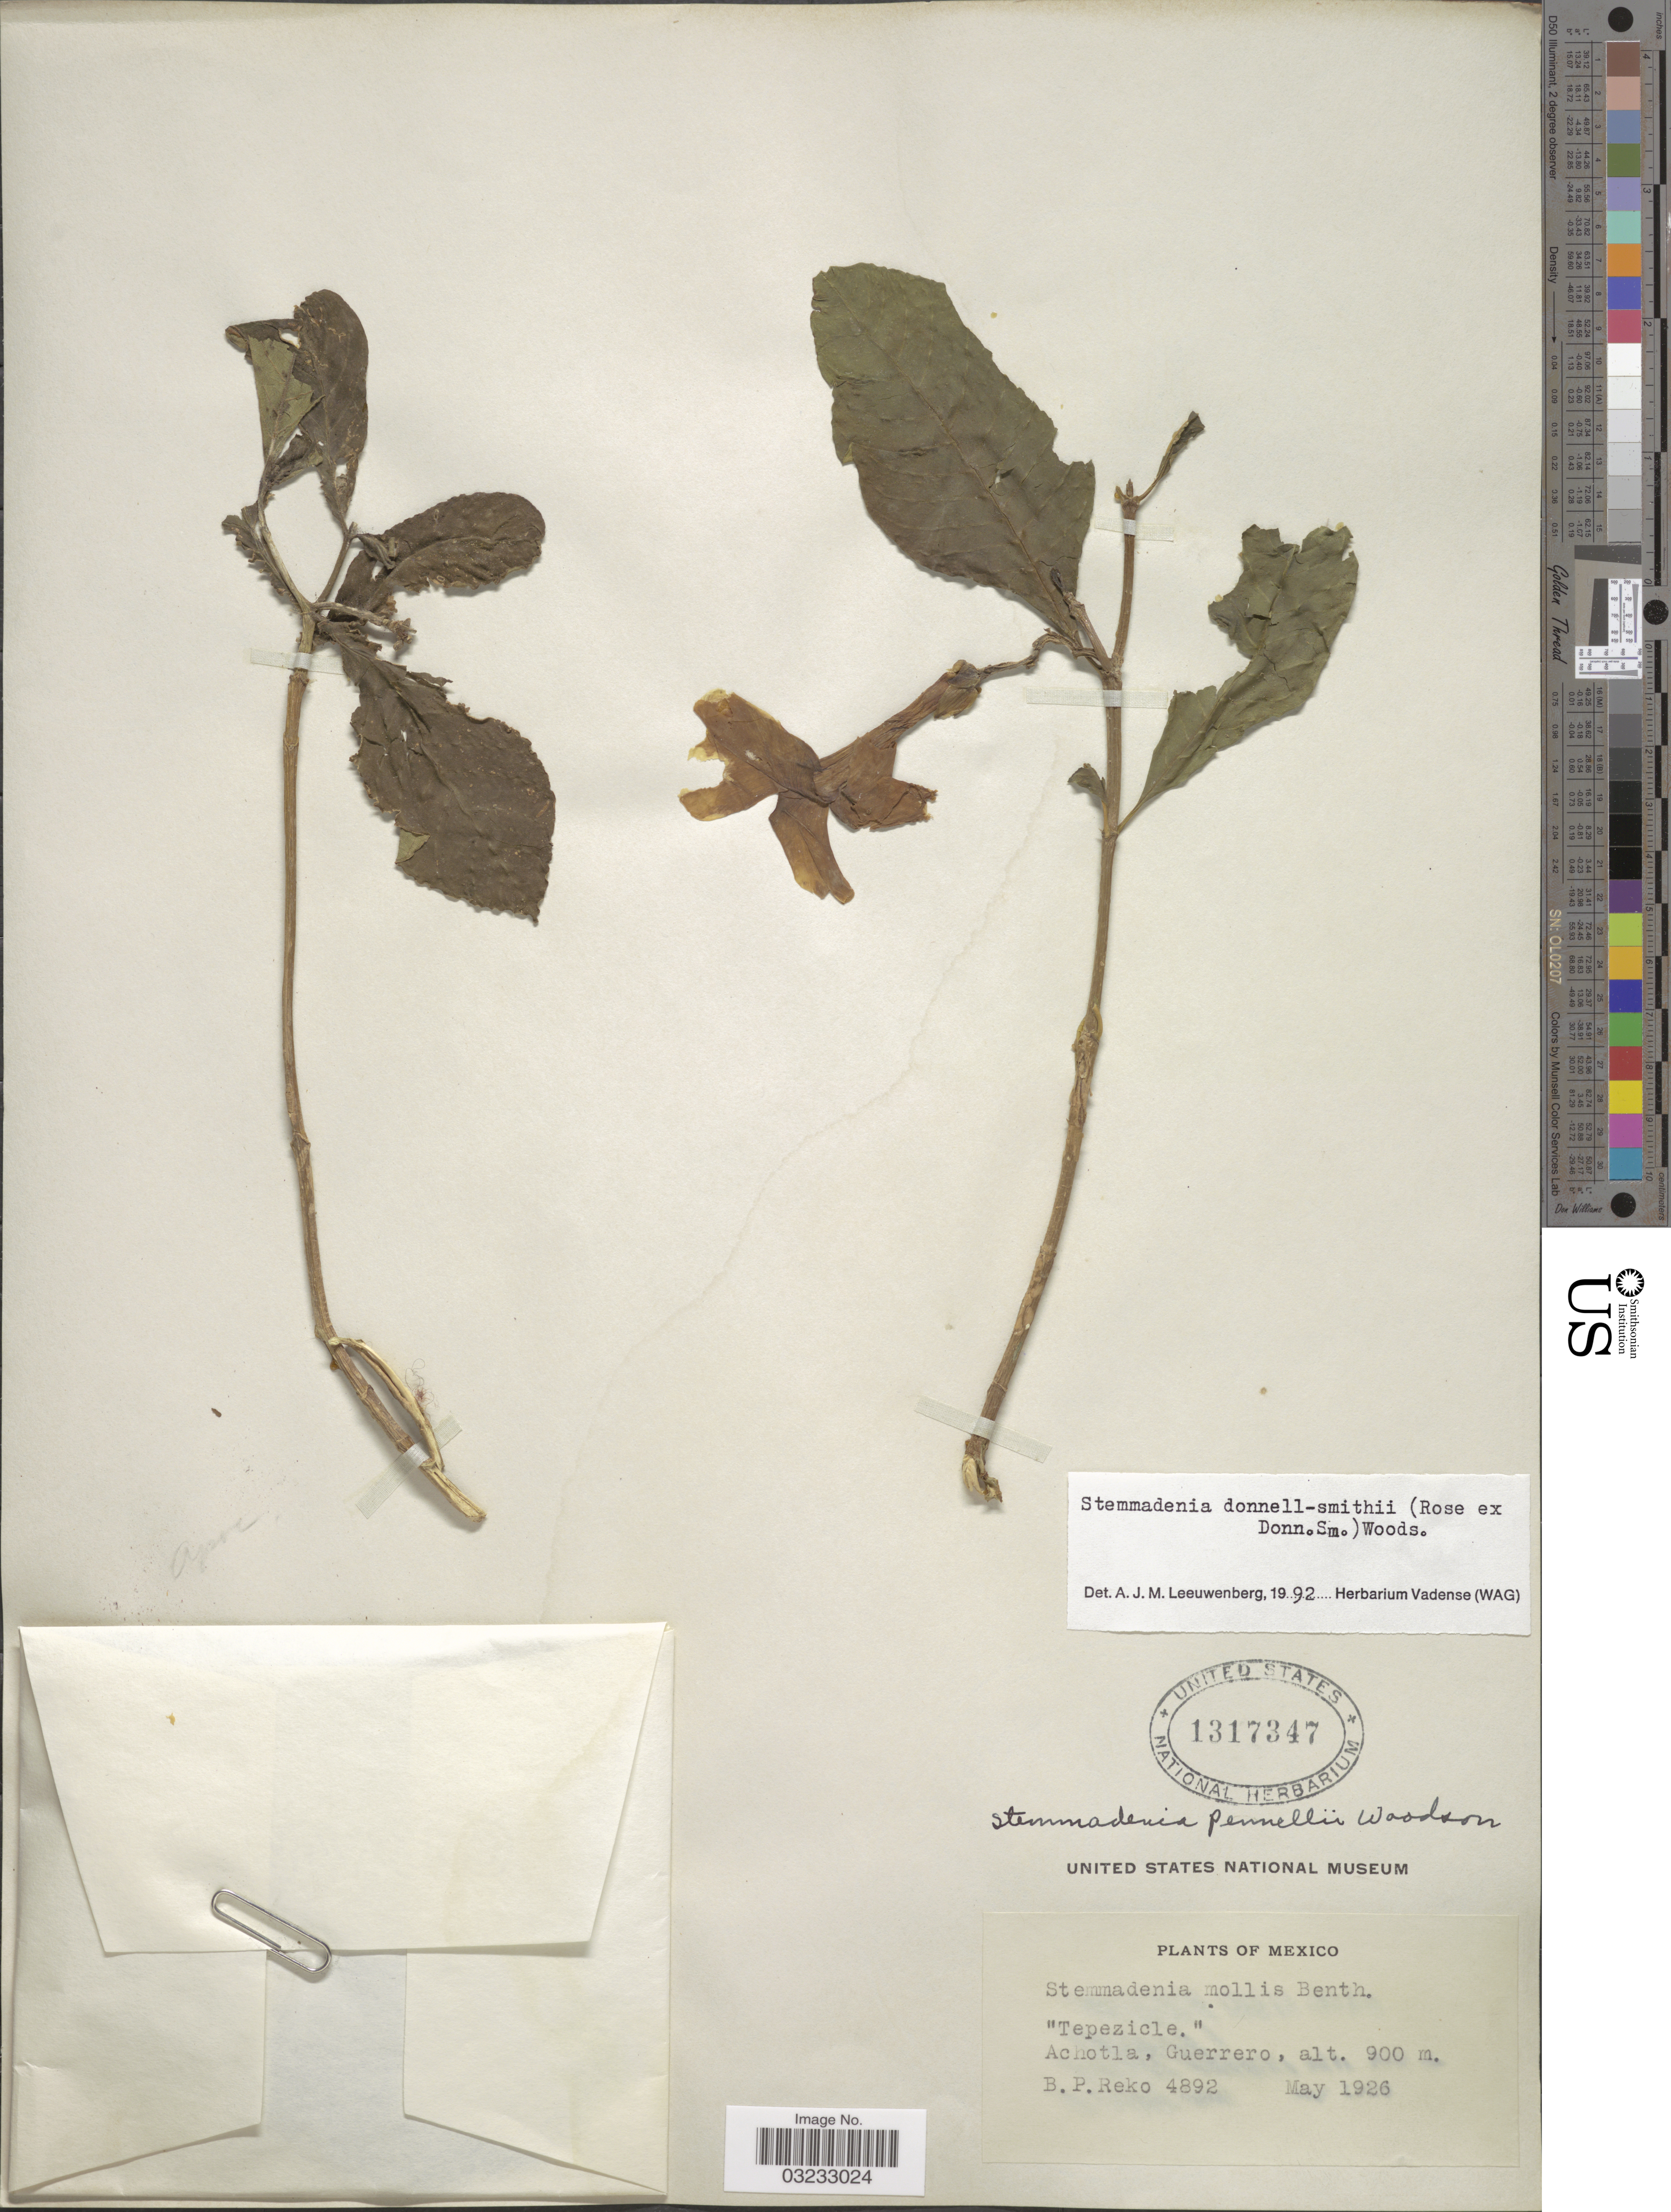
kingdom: Plantae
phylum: Tracheophyta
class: Magnoliopsida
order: Gentianales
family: Apocynaceae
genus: Stemmadenia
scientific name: Stemmadenia donnell-smithii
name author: (Rose ex Donn. Sm.) Woodson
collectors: B. P. Reko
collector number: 4892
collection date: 1926-05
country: Mexico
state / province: Guerrero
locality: Achotla.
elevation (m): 900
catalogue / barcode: US 1317347